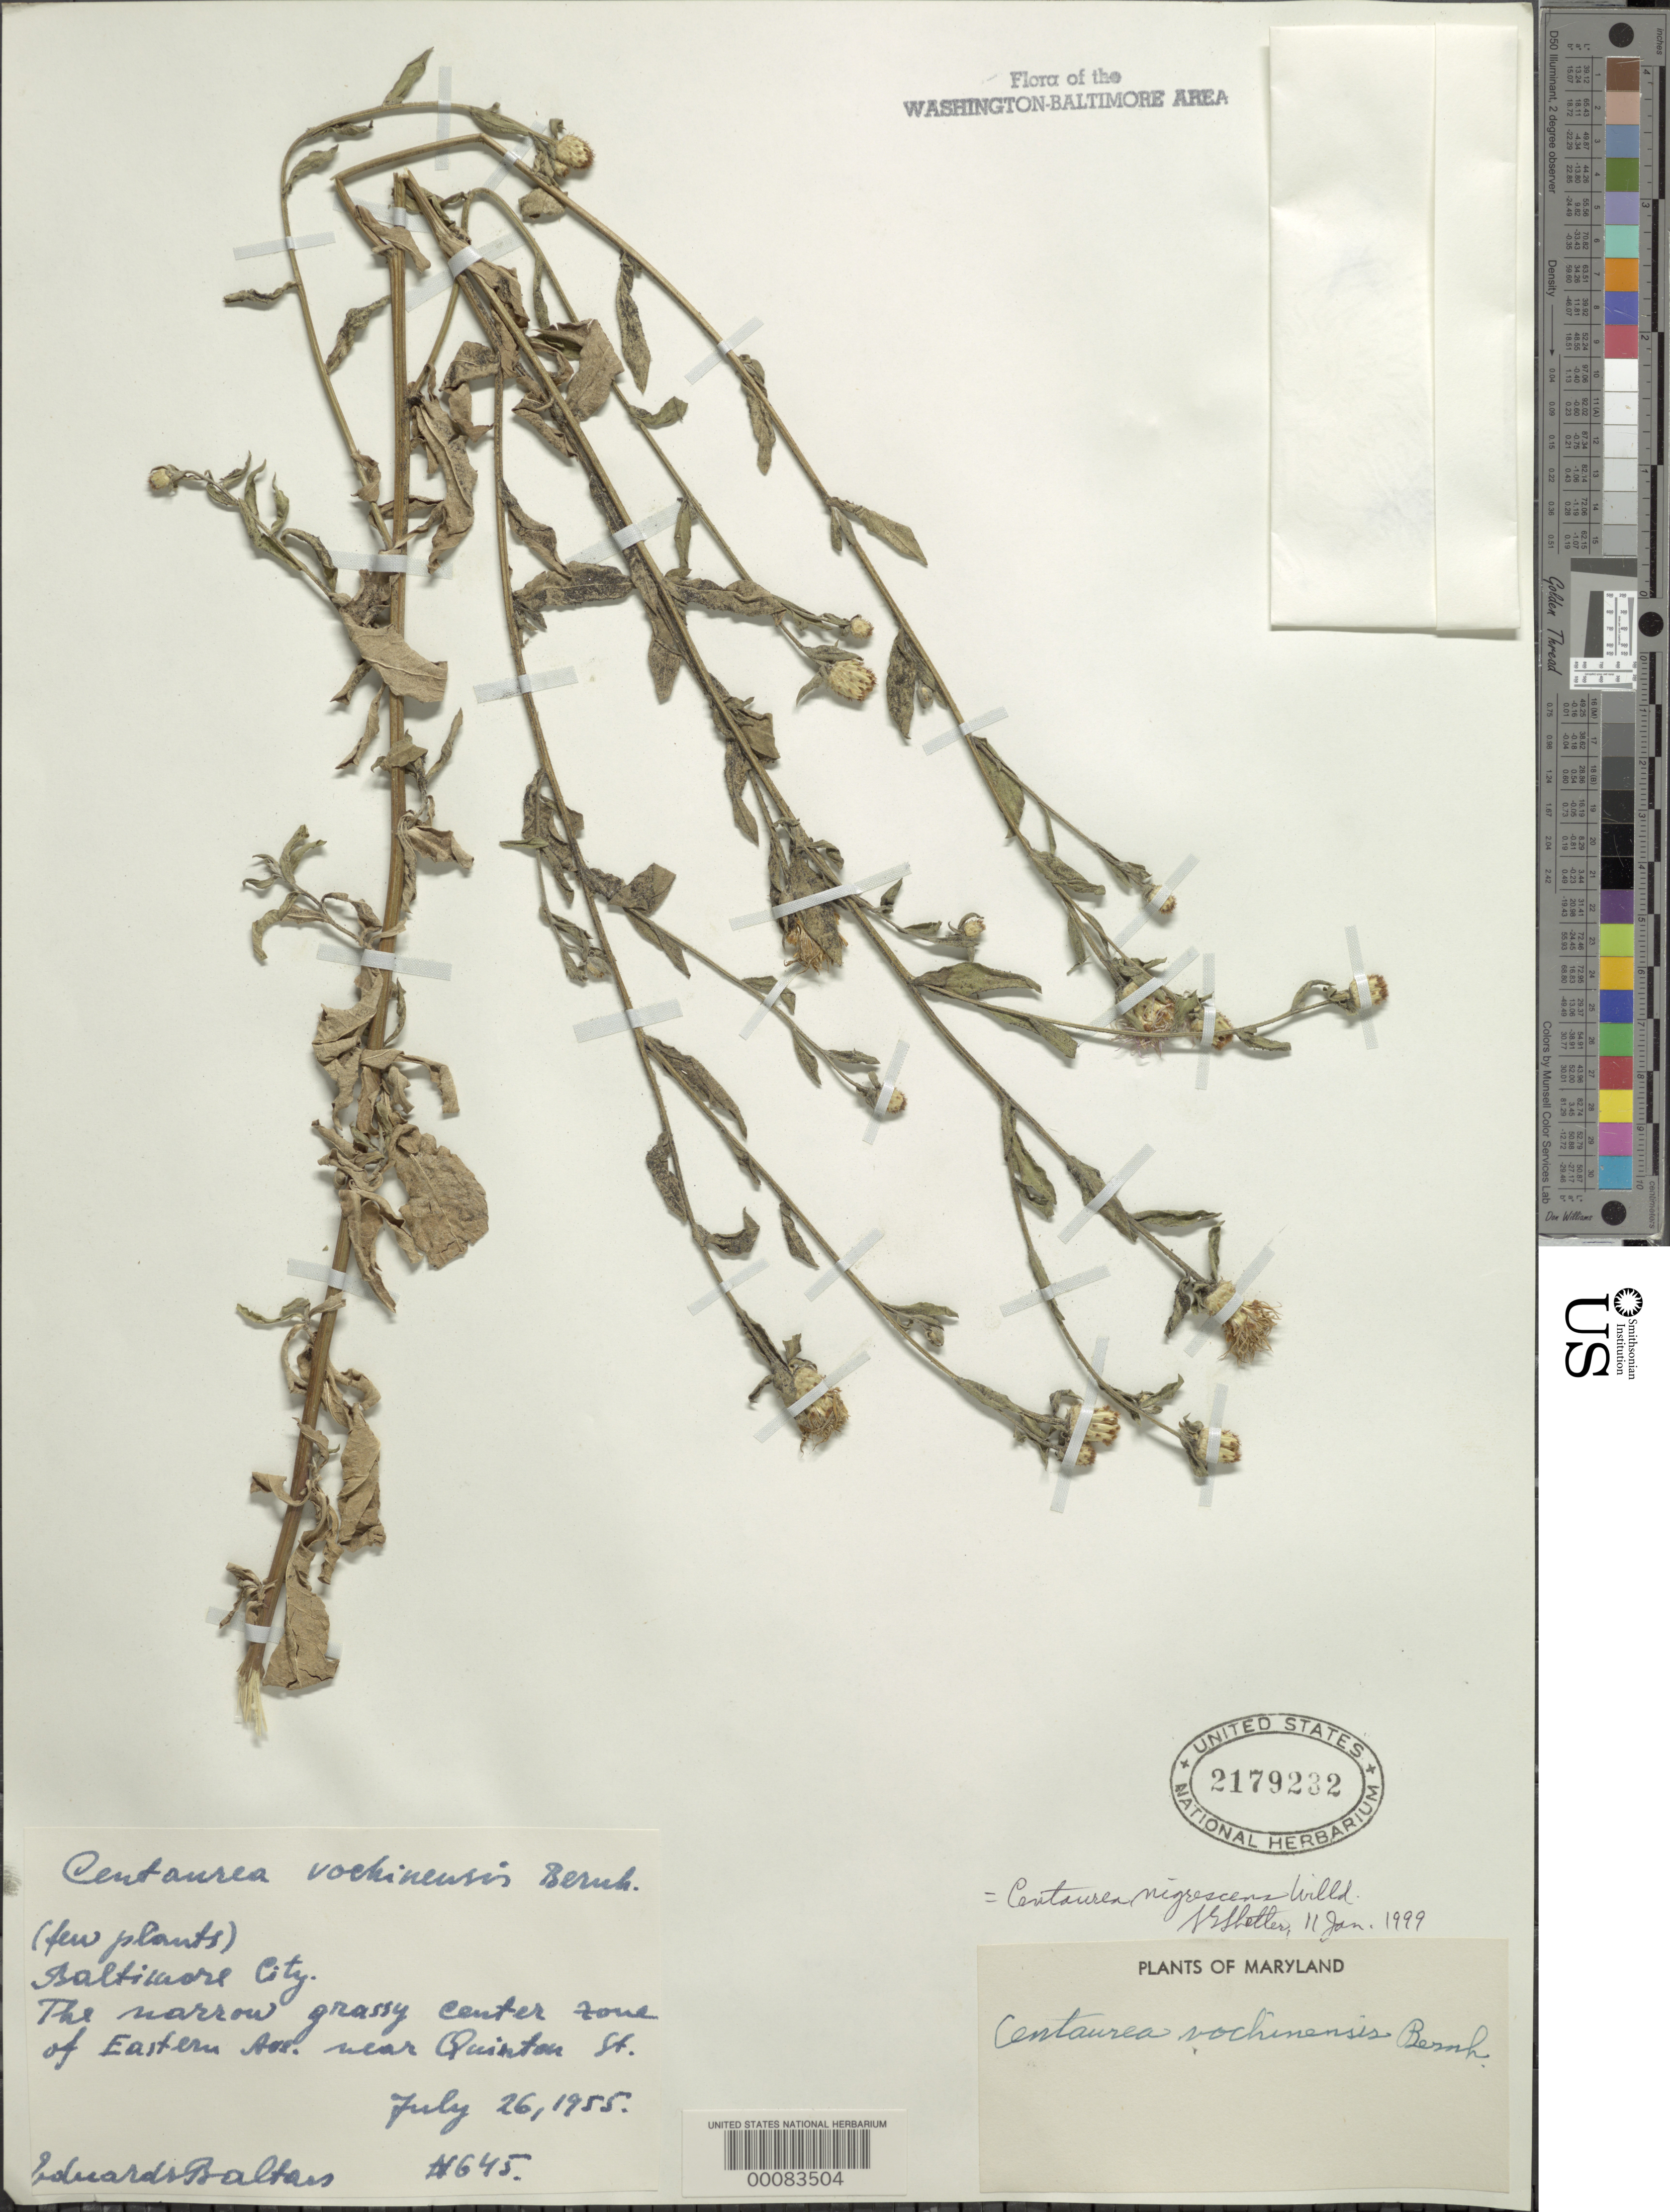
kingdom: Plantae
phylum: Tracheophyta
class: Magnoliopsida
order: Asterales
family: Asteraceae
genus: Centaurea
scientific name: Centaurea nigrescens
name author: L.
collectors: E. Baltars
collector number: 645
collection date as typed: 26 Jul 1955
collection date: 1955-07-26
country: United States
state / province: Virginia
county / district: Fauquier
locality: Baltimore Eastern Ave. near Quinton St.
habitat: Roadside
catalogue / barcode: US 2179232